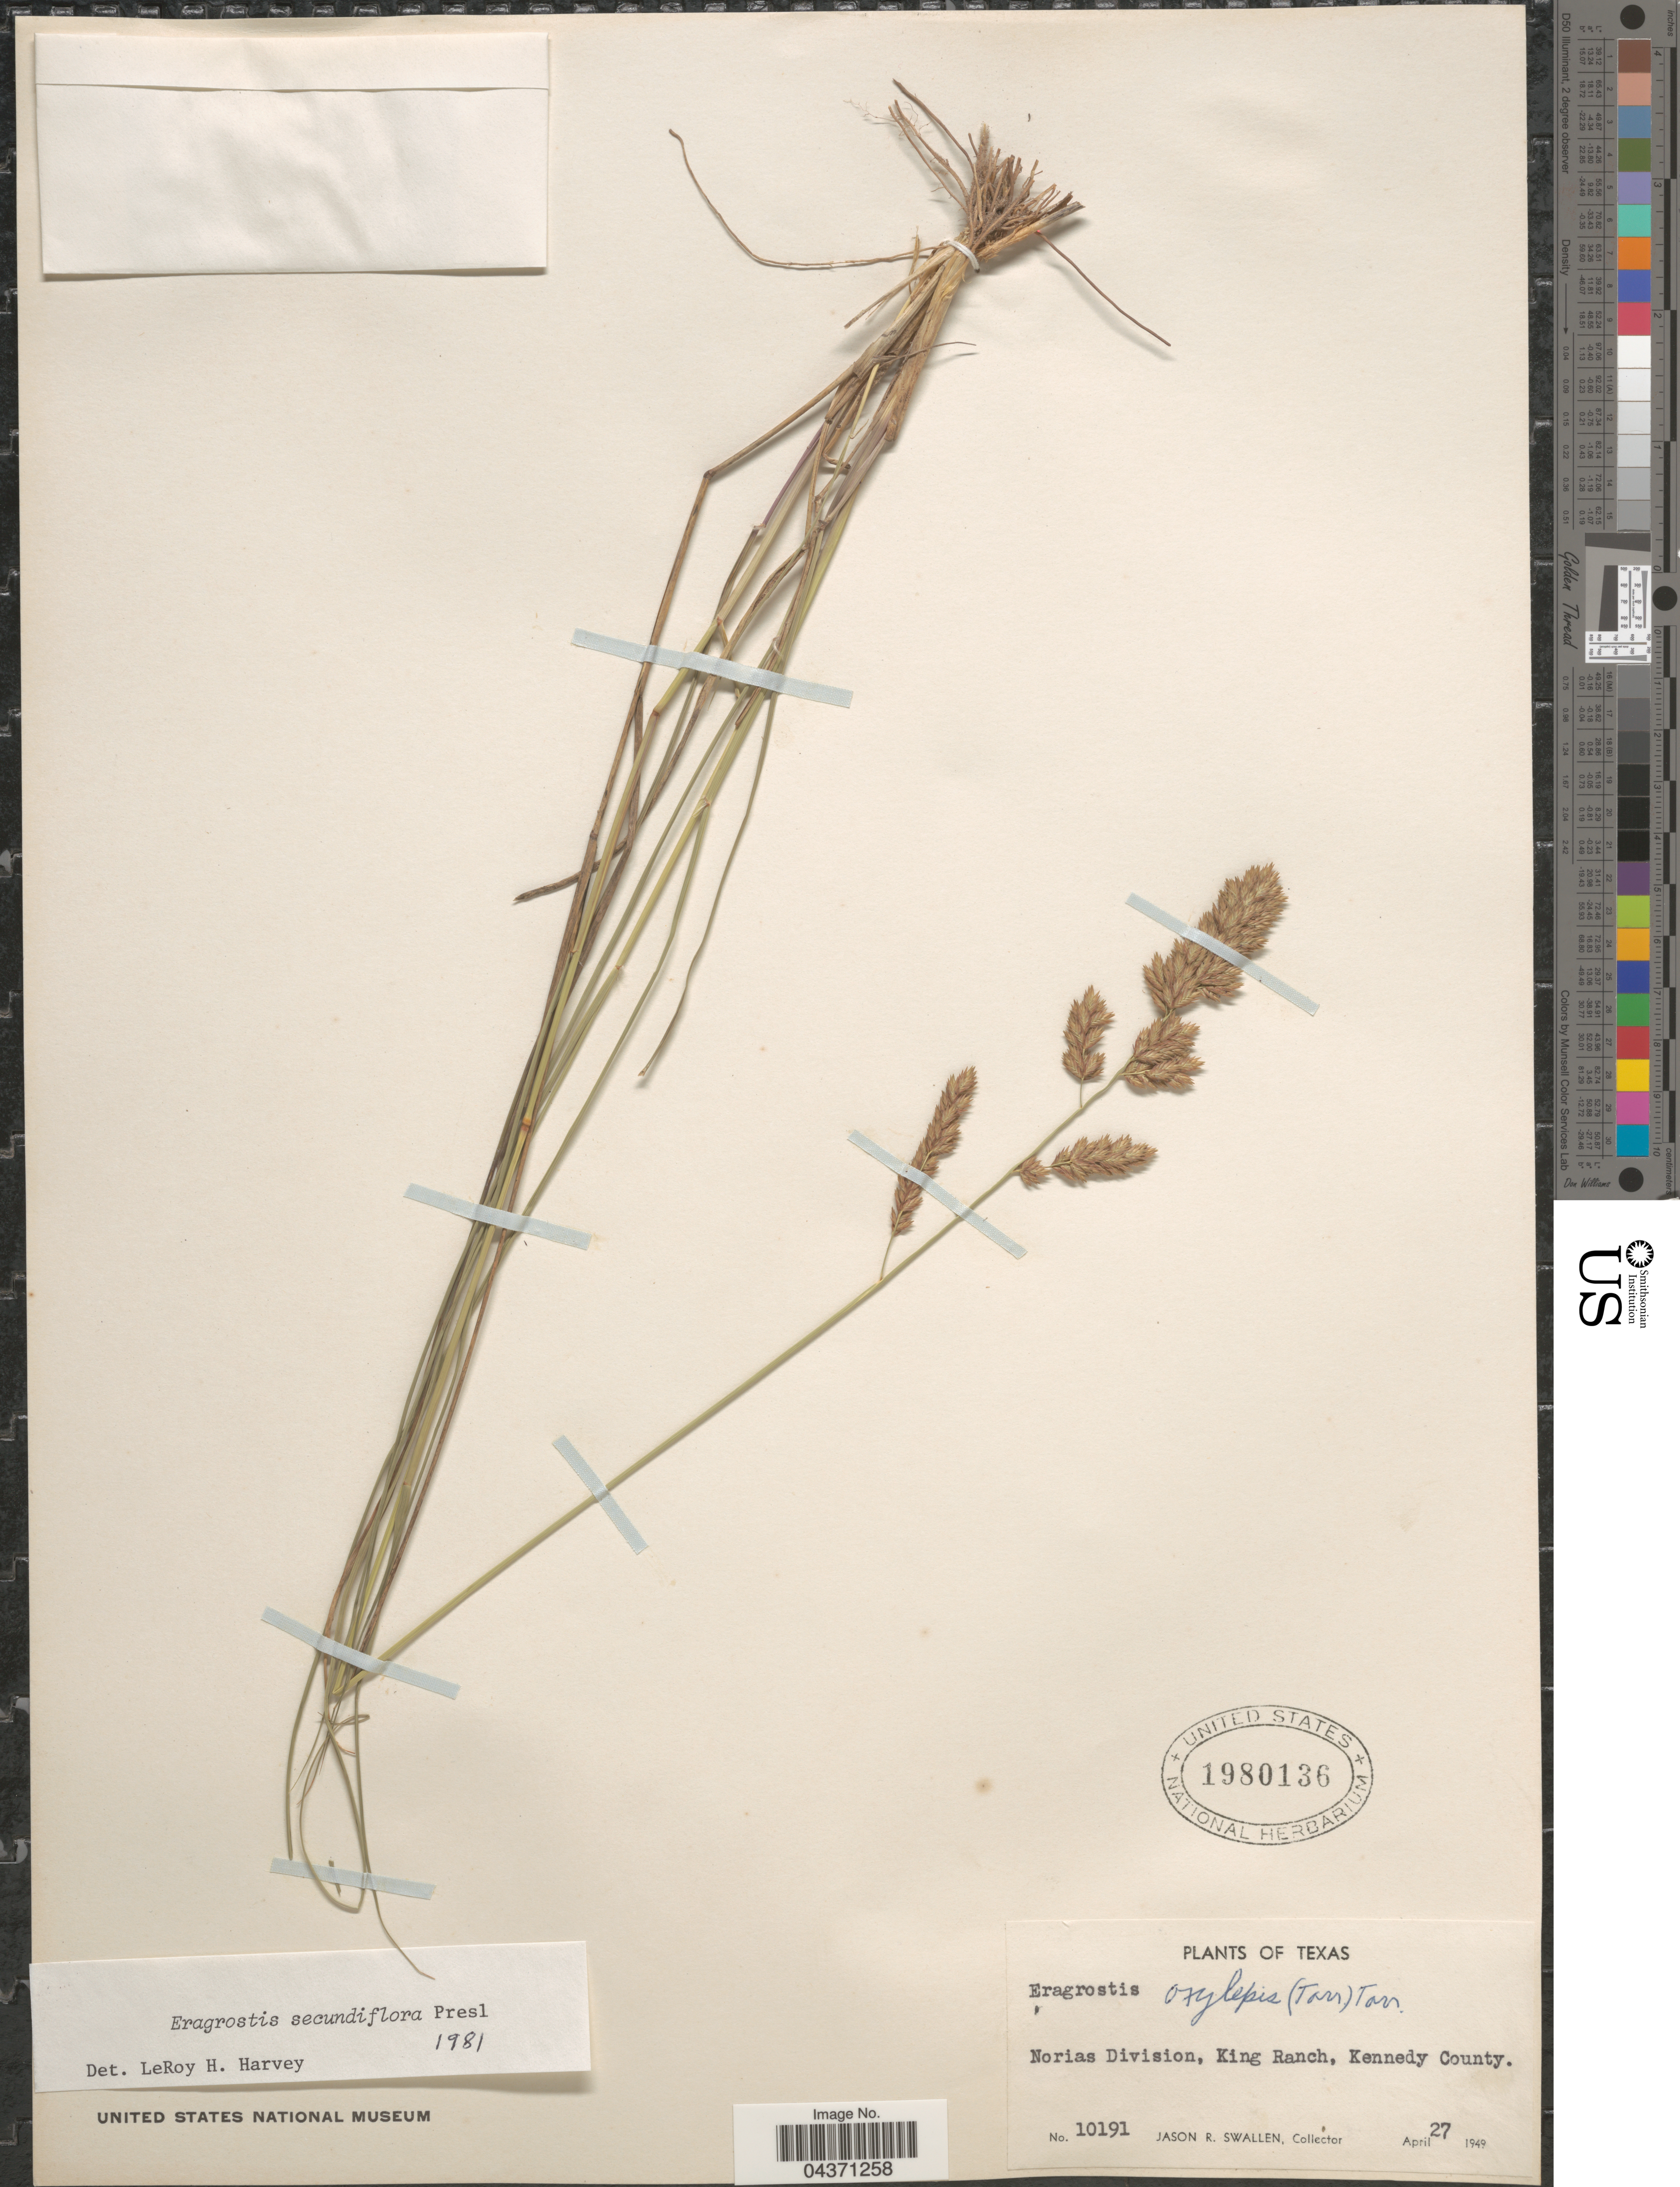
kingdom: Plantae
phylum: Tracheophyta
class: Liliopsida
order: Poales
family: Poaceae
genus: Eragrostis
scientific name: Eragrostis secundiflora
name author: J. Presl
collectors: J. R. Swallen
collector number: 10191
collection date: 1949-04-27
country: United States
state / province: Texas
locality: Norias Division, King Ranch, Kennedy County.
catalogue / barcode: US 1980136